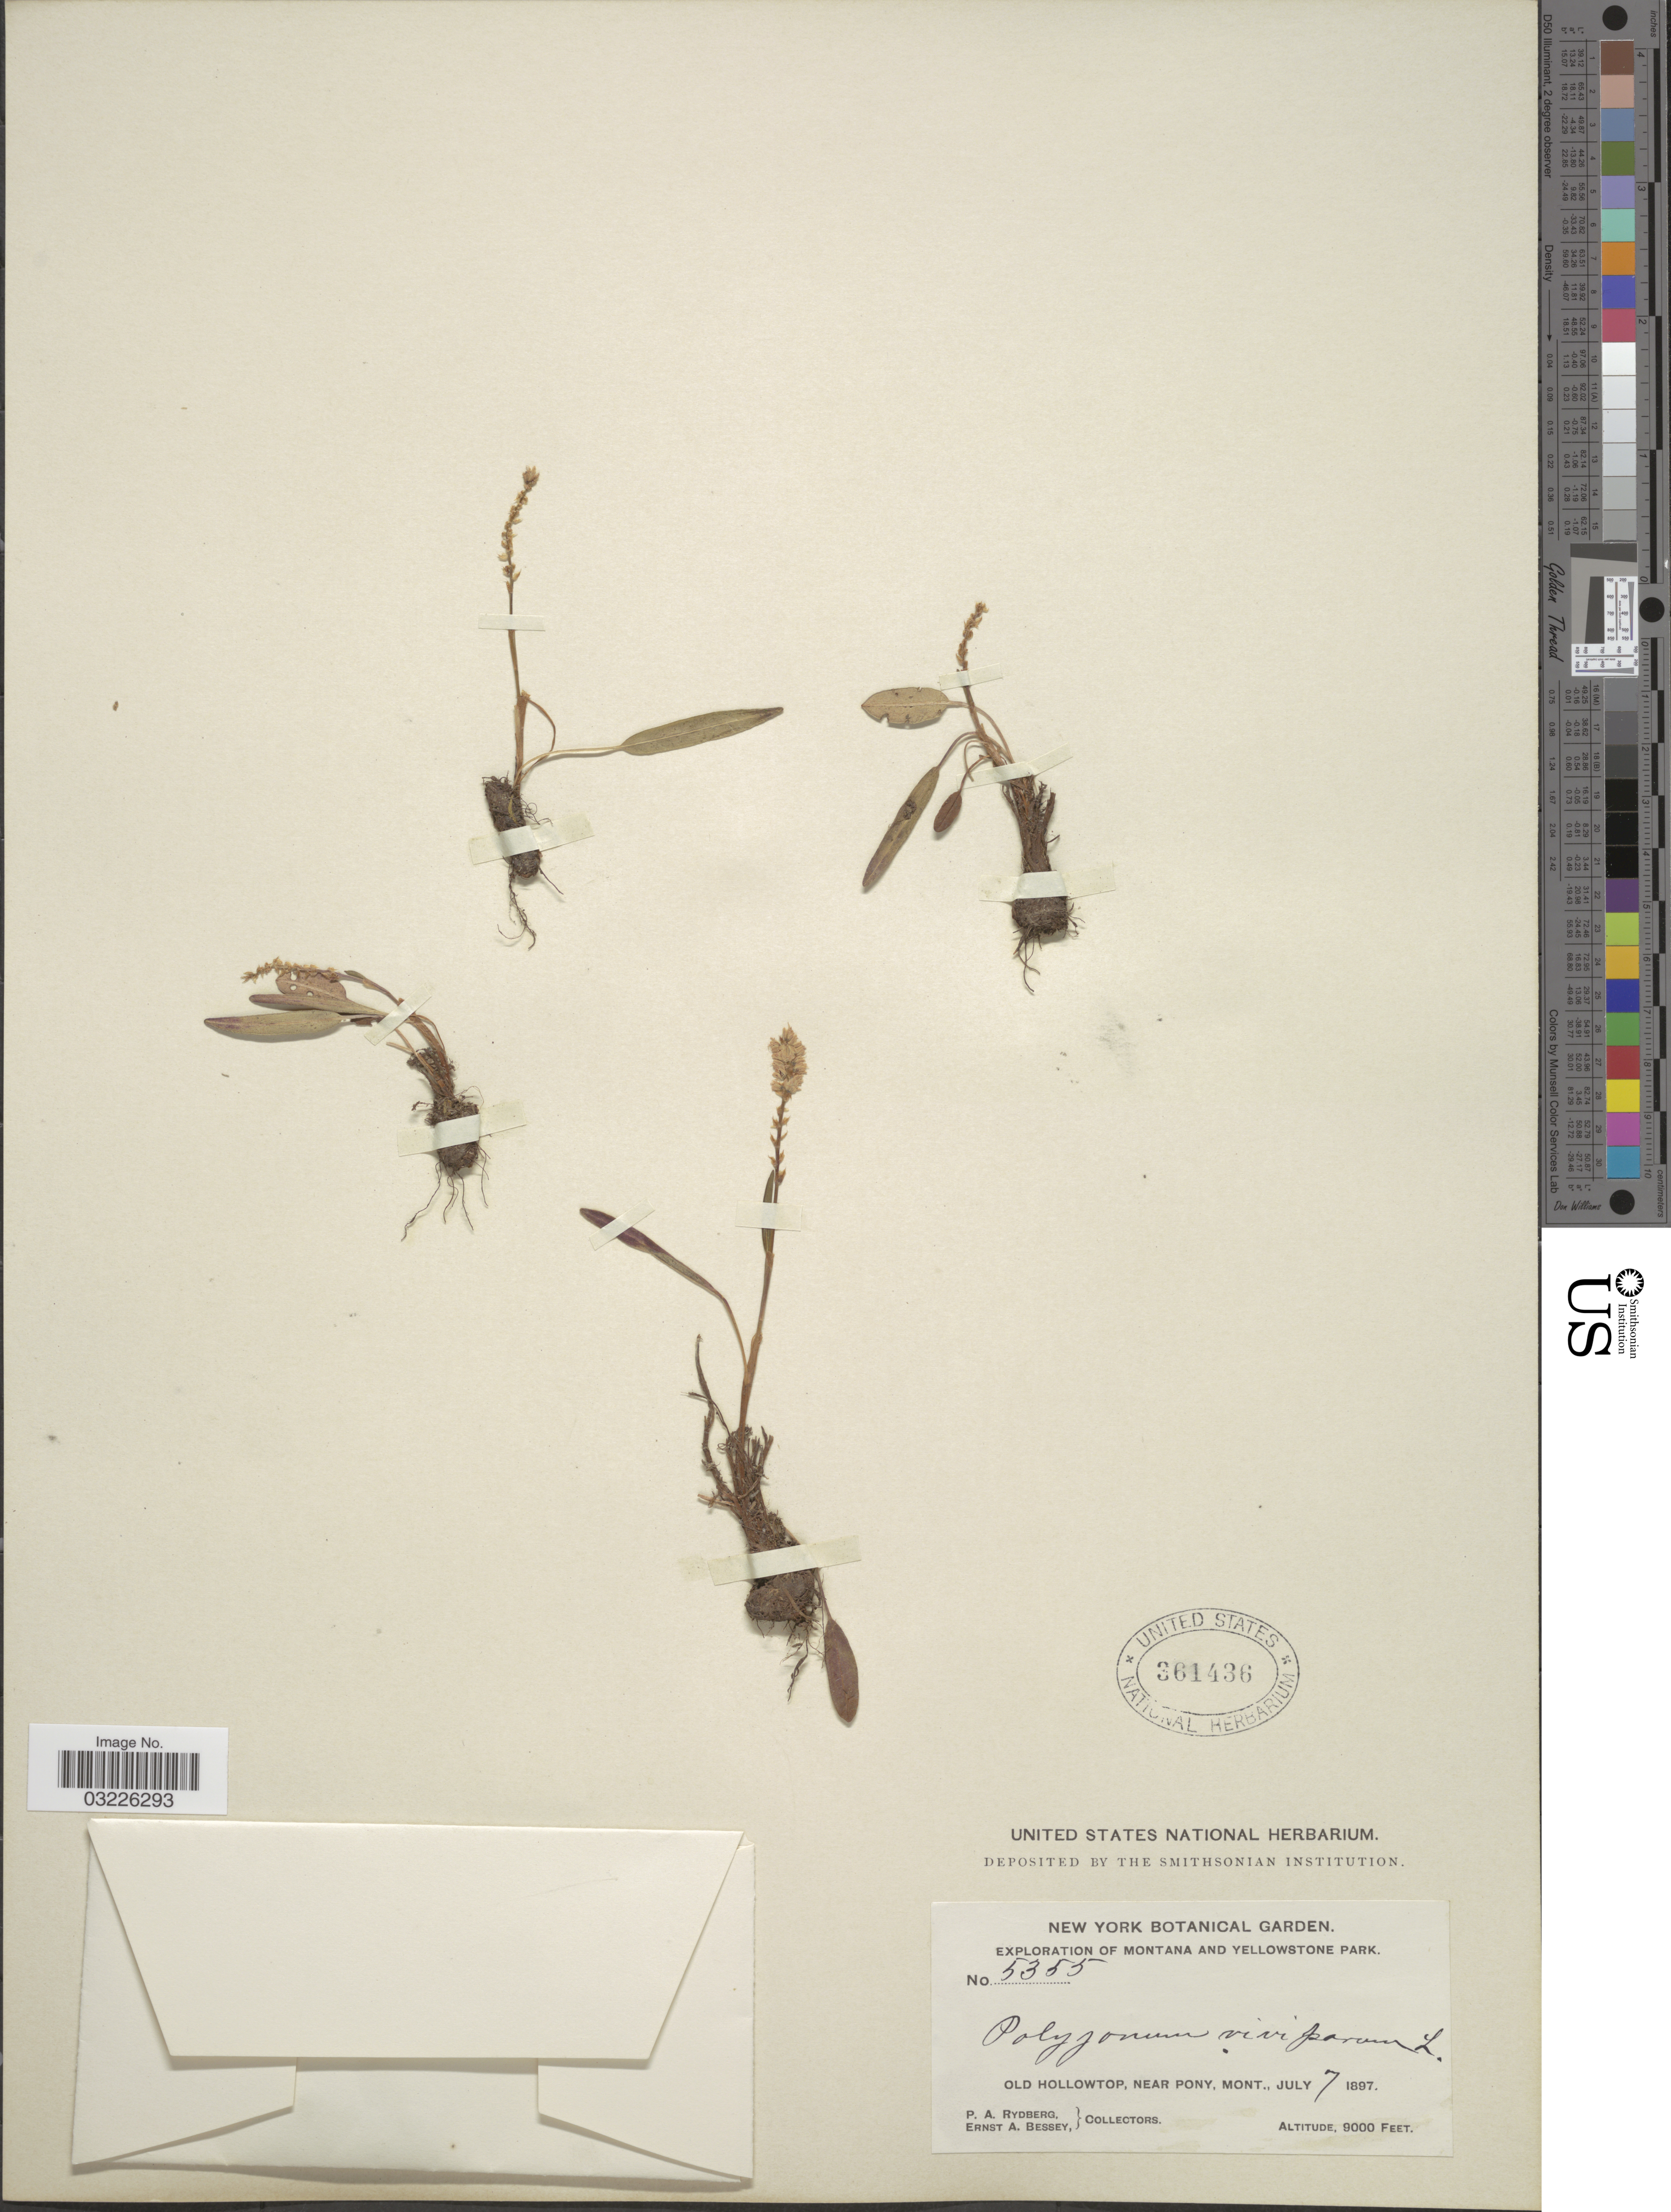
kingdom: Plantae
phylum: Tracheophyta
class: Magnoliopsida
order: Caryophyllales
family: Polygonaceae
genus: Bistorta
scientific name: Bistorta vivipara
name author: (L.) Delarbre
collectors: P. A. Rydberg & E. A. Bessey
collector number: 5355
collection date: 1897-07-07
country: United States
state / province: Montana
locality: Montana and Yellowstone Park. Old Hollowtop, near Pony.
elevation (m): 2743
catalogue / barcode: US 361436